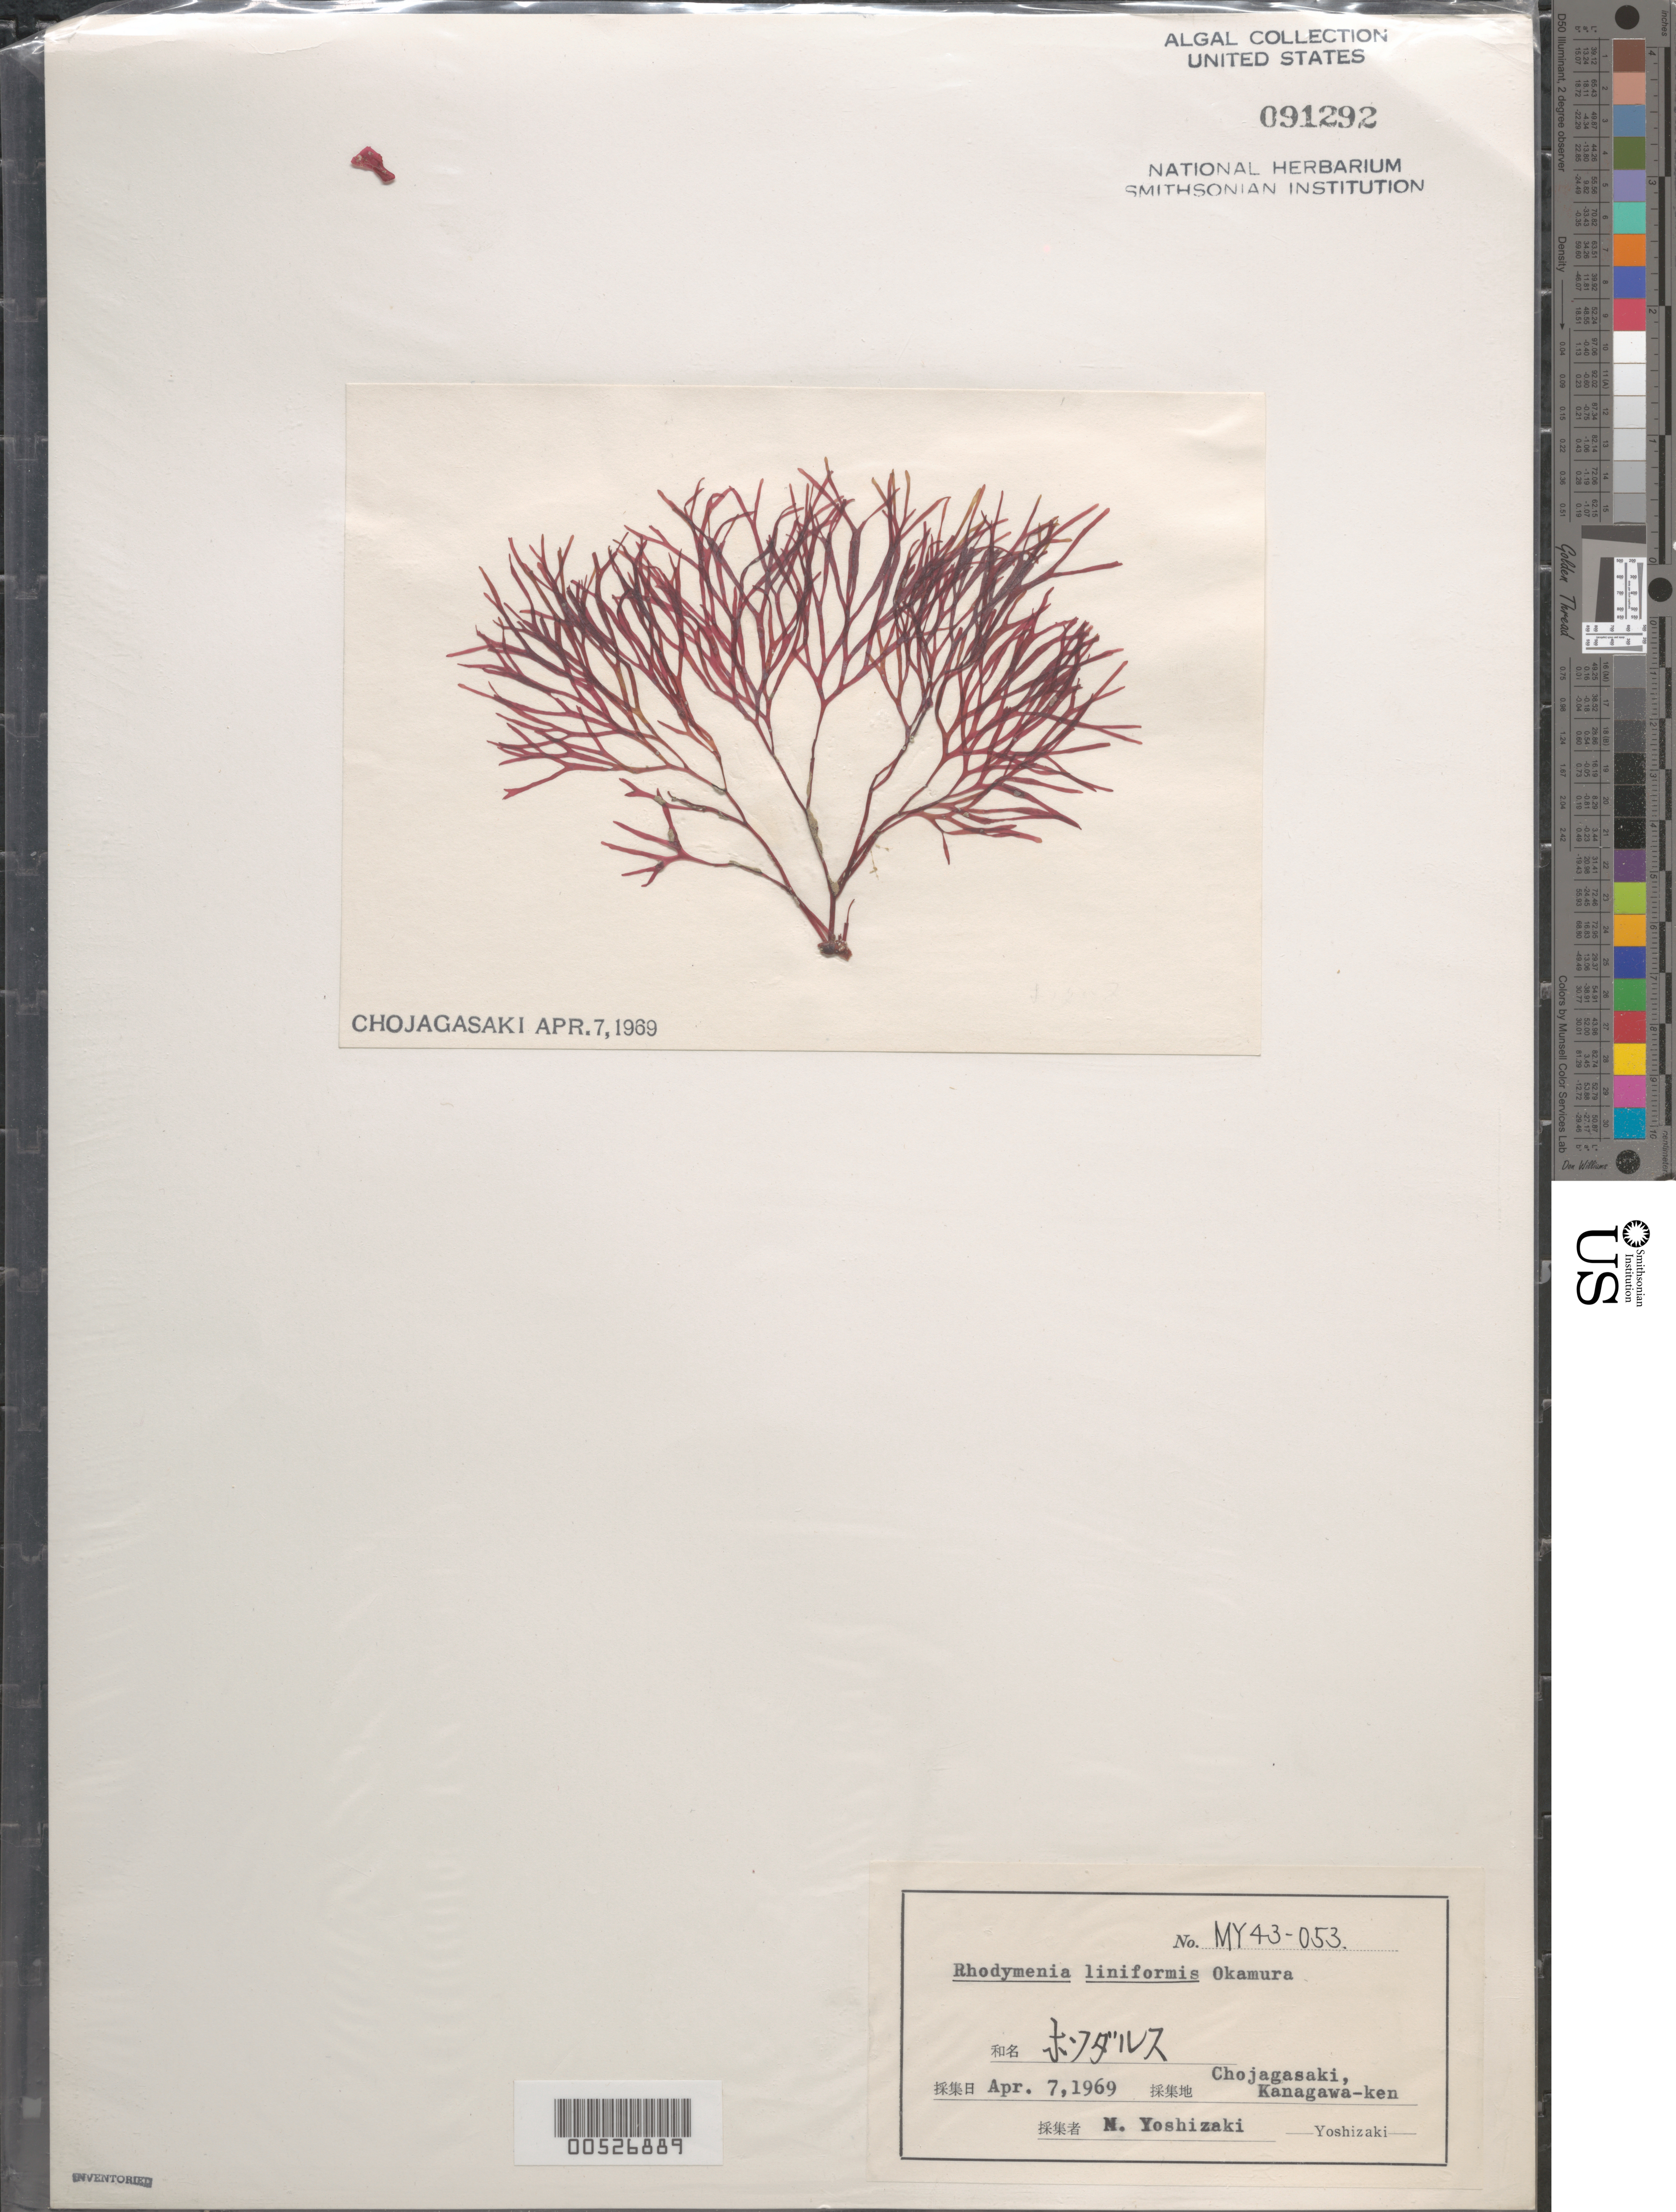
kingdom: Plantae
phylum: Rhodophyta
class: Florideophyceae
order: Rhodymeniales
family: Rhodymeniaceae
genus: Rhodymenia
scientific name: Rhodymenia liniformis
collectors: M. Yoshizaki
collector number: My 43-053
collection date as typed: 07 Apr 1969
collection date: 1969-04-07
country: Japan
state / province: Kanagawa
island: Honshu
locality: Chojagasaki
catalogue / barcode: US 91292